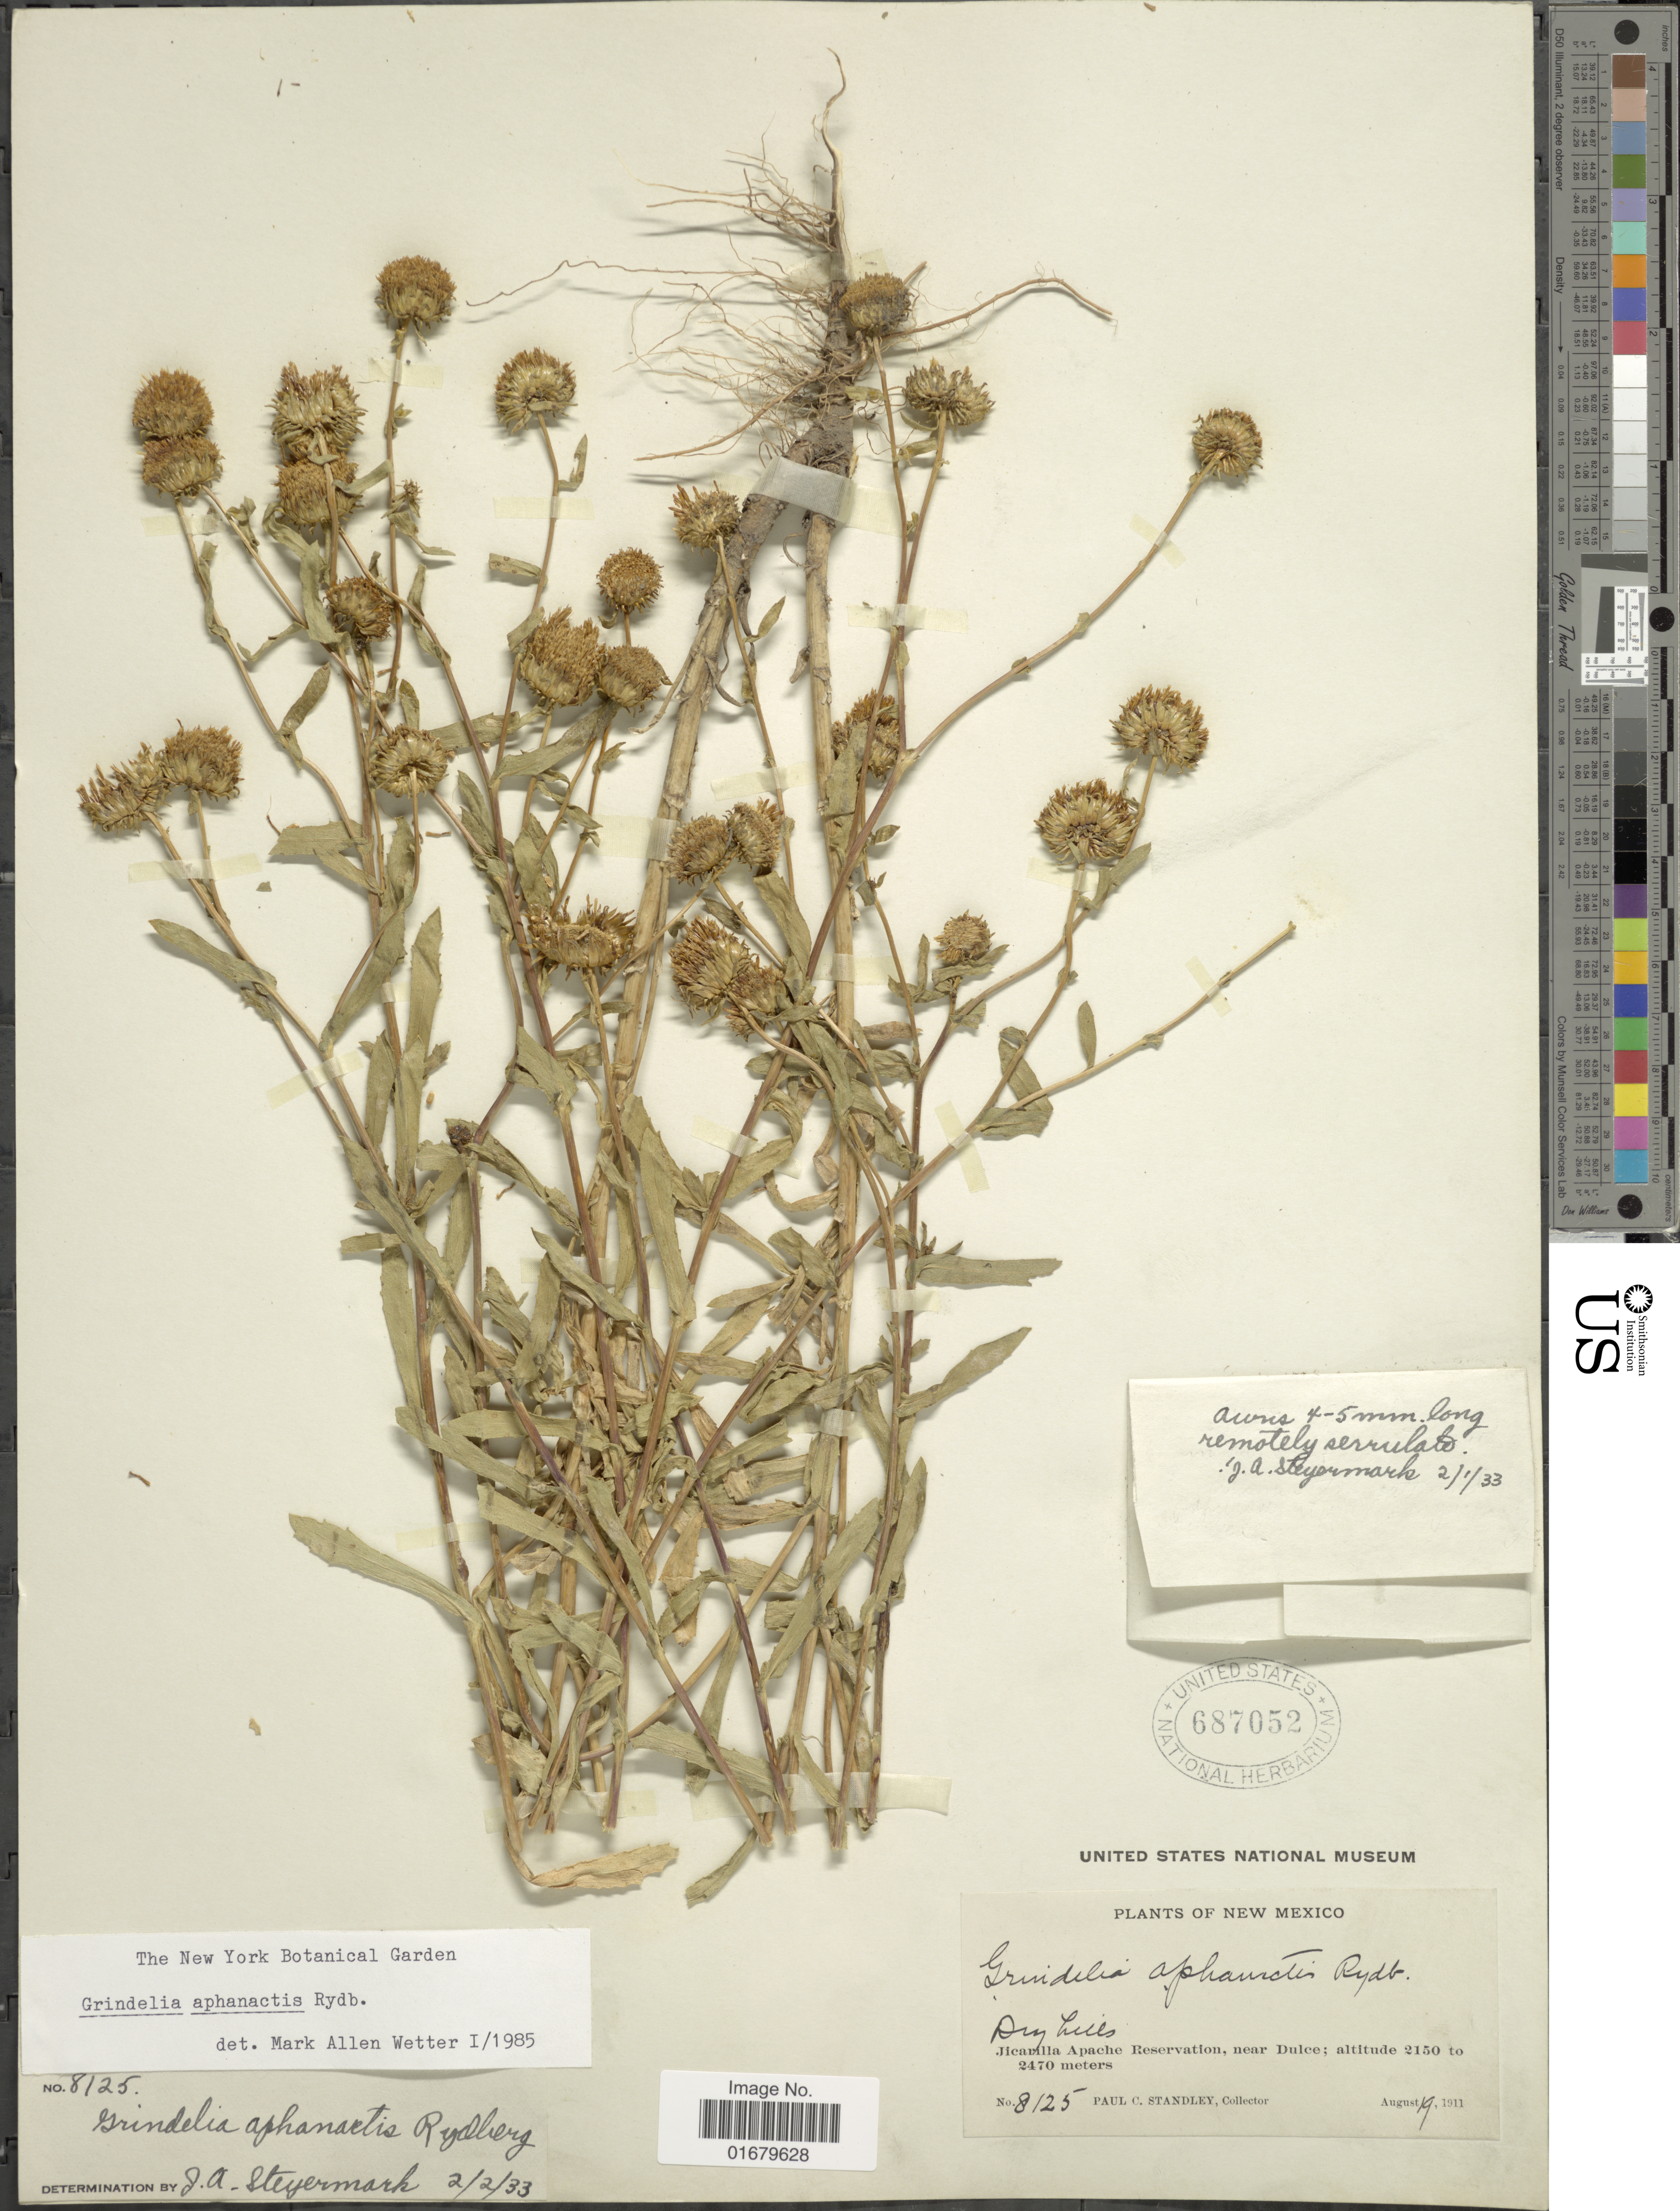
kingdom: Plantae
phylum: Tracheophyta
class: Magnoliopsida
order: Asterales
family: Asteraceae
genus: Grindelia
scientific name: Grindelia aphanactis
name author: Rydb.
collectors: P. C. Standley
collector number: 8125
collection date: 1911-08-19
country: United States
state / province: New Mexico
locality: Jicarilla Apache Reservation, near Dulce.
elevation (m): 2470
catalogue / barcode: US 687052